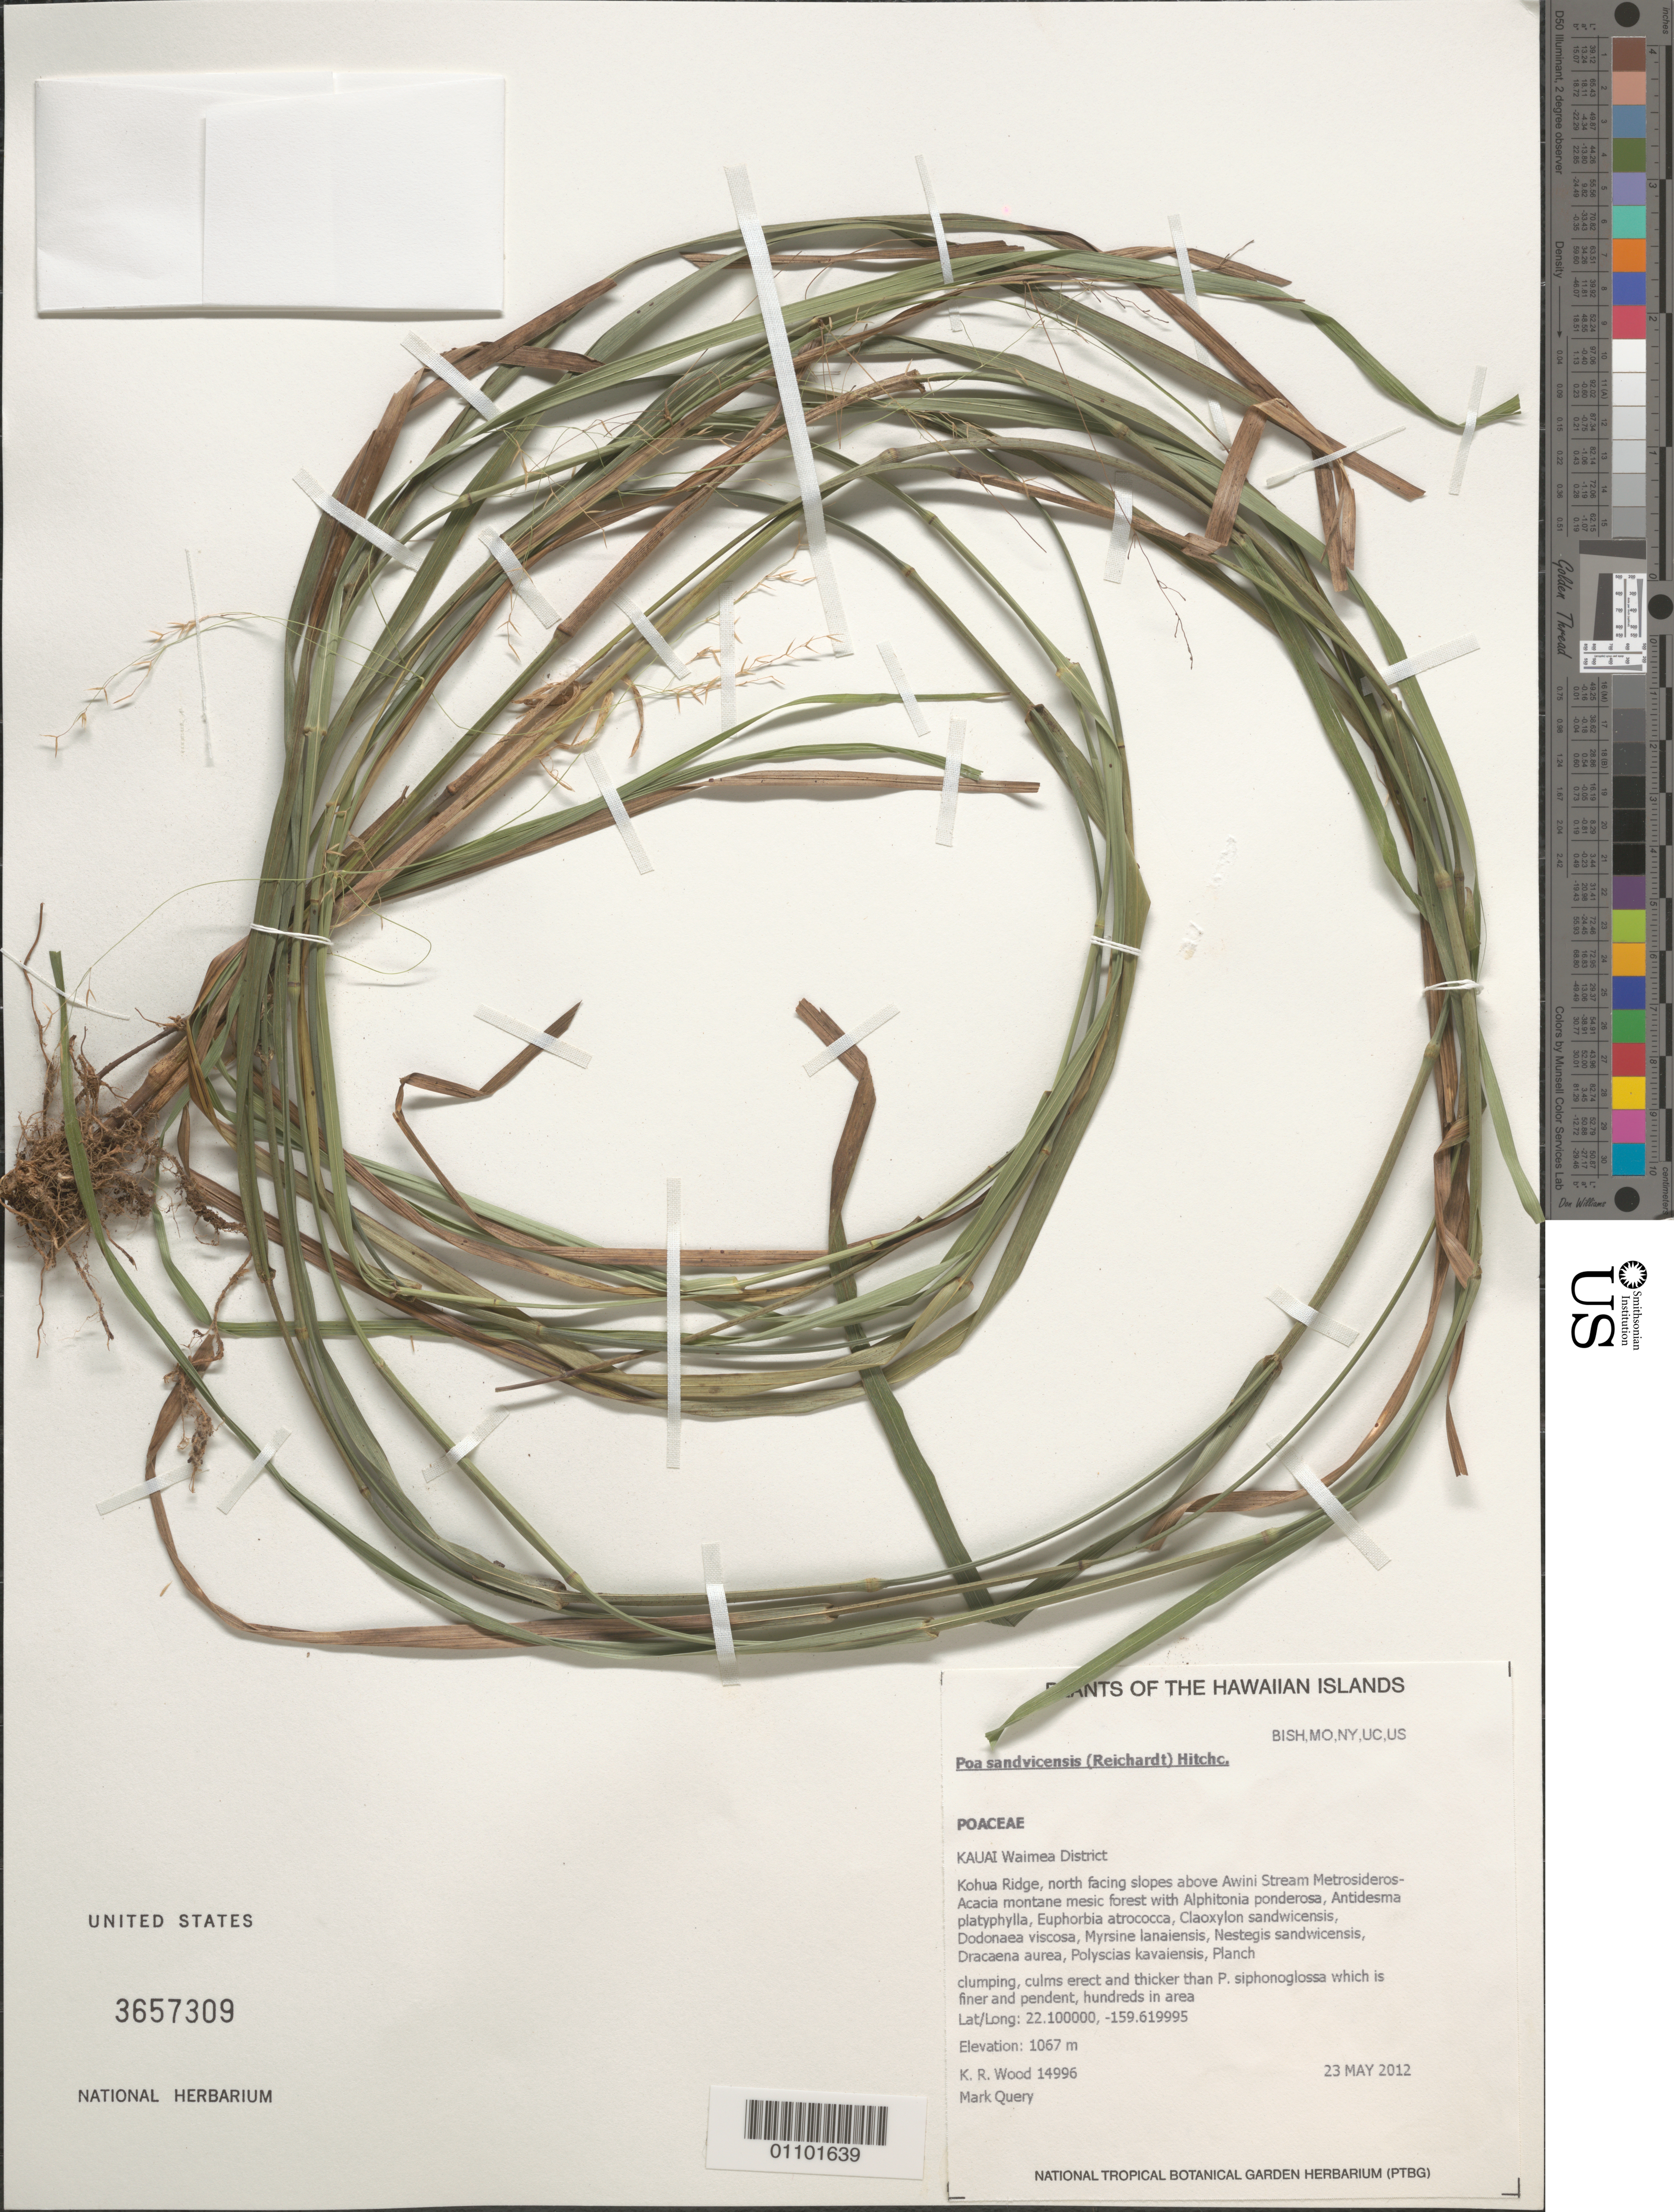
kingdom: Plantae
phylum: Tracheophyta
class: Liliopsida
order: Poales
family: Poaceae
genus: Poa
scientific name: Poa sandvicensis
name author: (Reich) Hitchc.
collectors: K. R. Wood & M. Query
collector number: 14996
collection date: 2012-05-23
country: United States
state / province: Hawaii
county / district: Kauai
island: Kaua'i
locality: Waimea District, Kohua Ridge, north facing slopes above Awini Stream.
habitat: Montane mesic forest.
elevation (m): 1067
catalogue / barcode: US 3657309